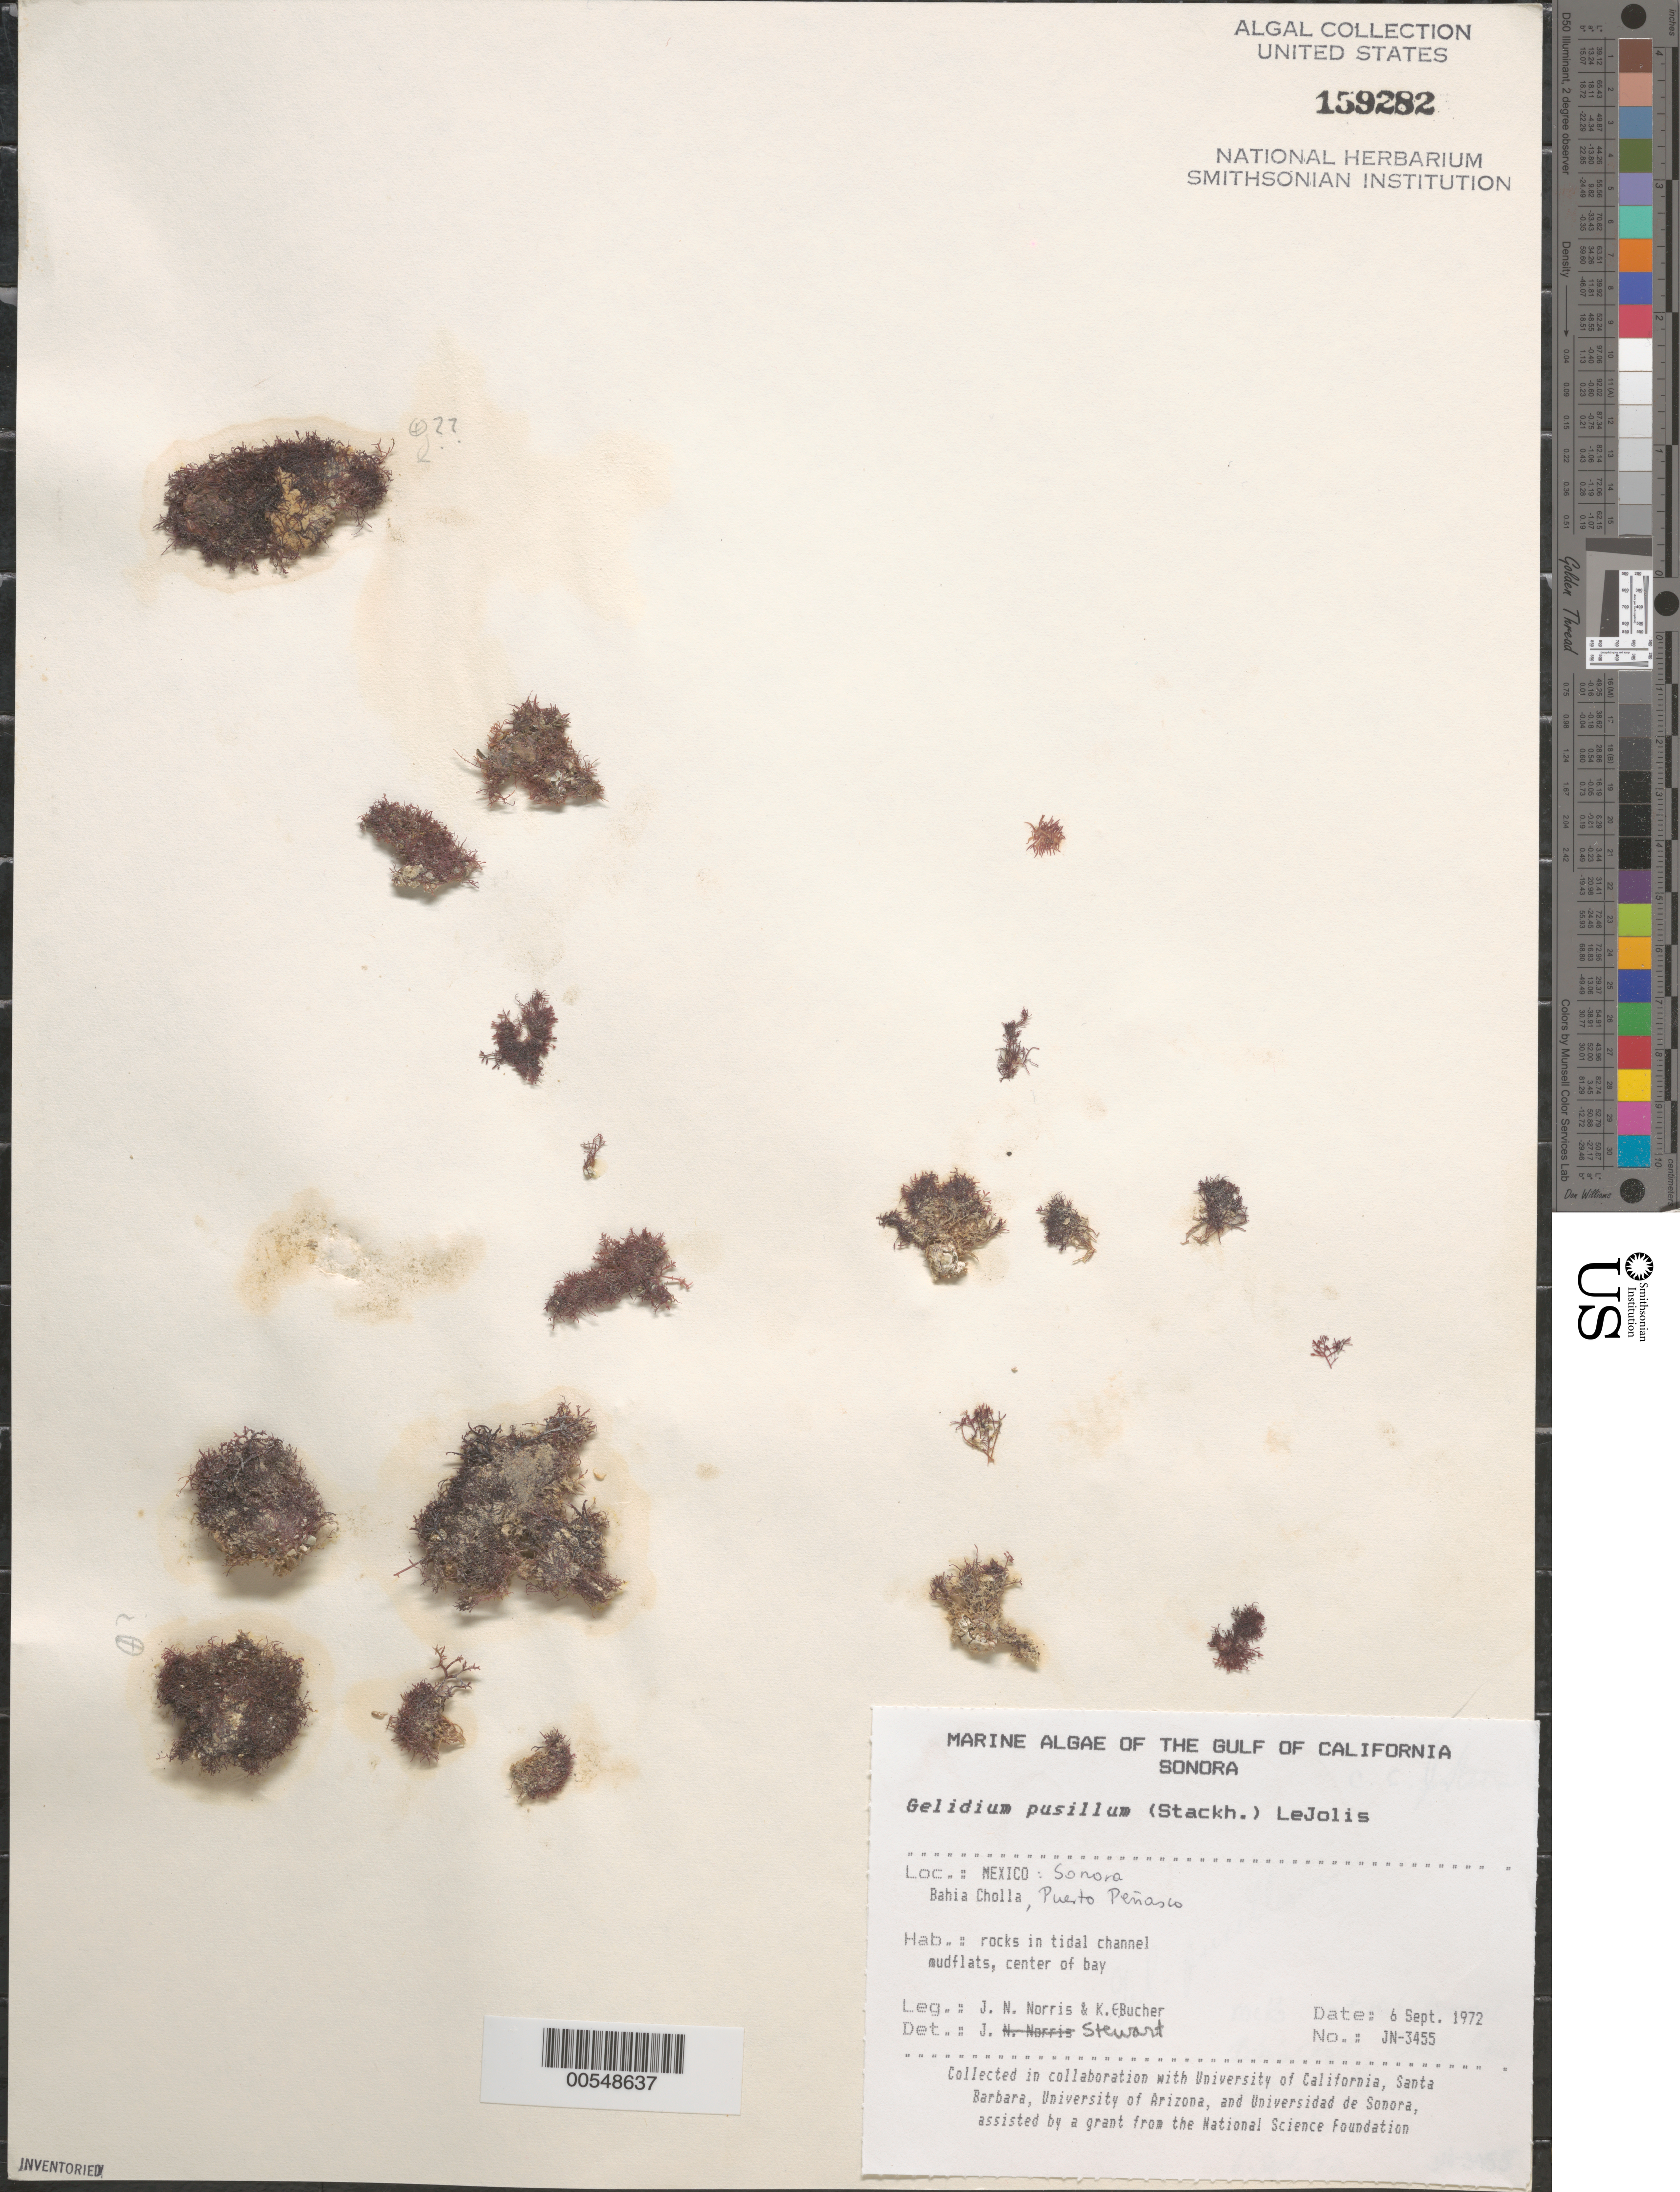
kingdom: Plantae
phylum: Rhodophyta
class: Florideophyceae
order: Gelidiales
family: Gelidiaceae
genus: Gelidium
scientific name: Gelidium pusillum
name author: (Stackh.) Le Jol.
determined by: Stewart, J.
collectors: J. N. Norris & K. E. Bucher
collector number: JN-3455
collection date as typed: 06 Sep 1972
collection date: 1972-09-06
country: Mexico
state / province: Sonora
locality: Bahia Cholla, Puerto Penasco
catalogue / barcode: US 159282